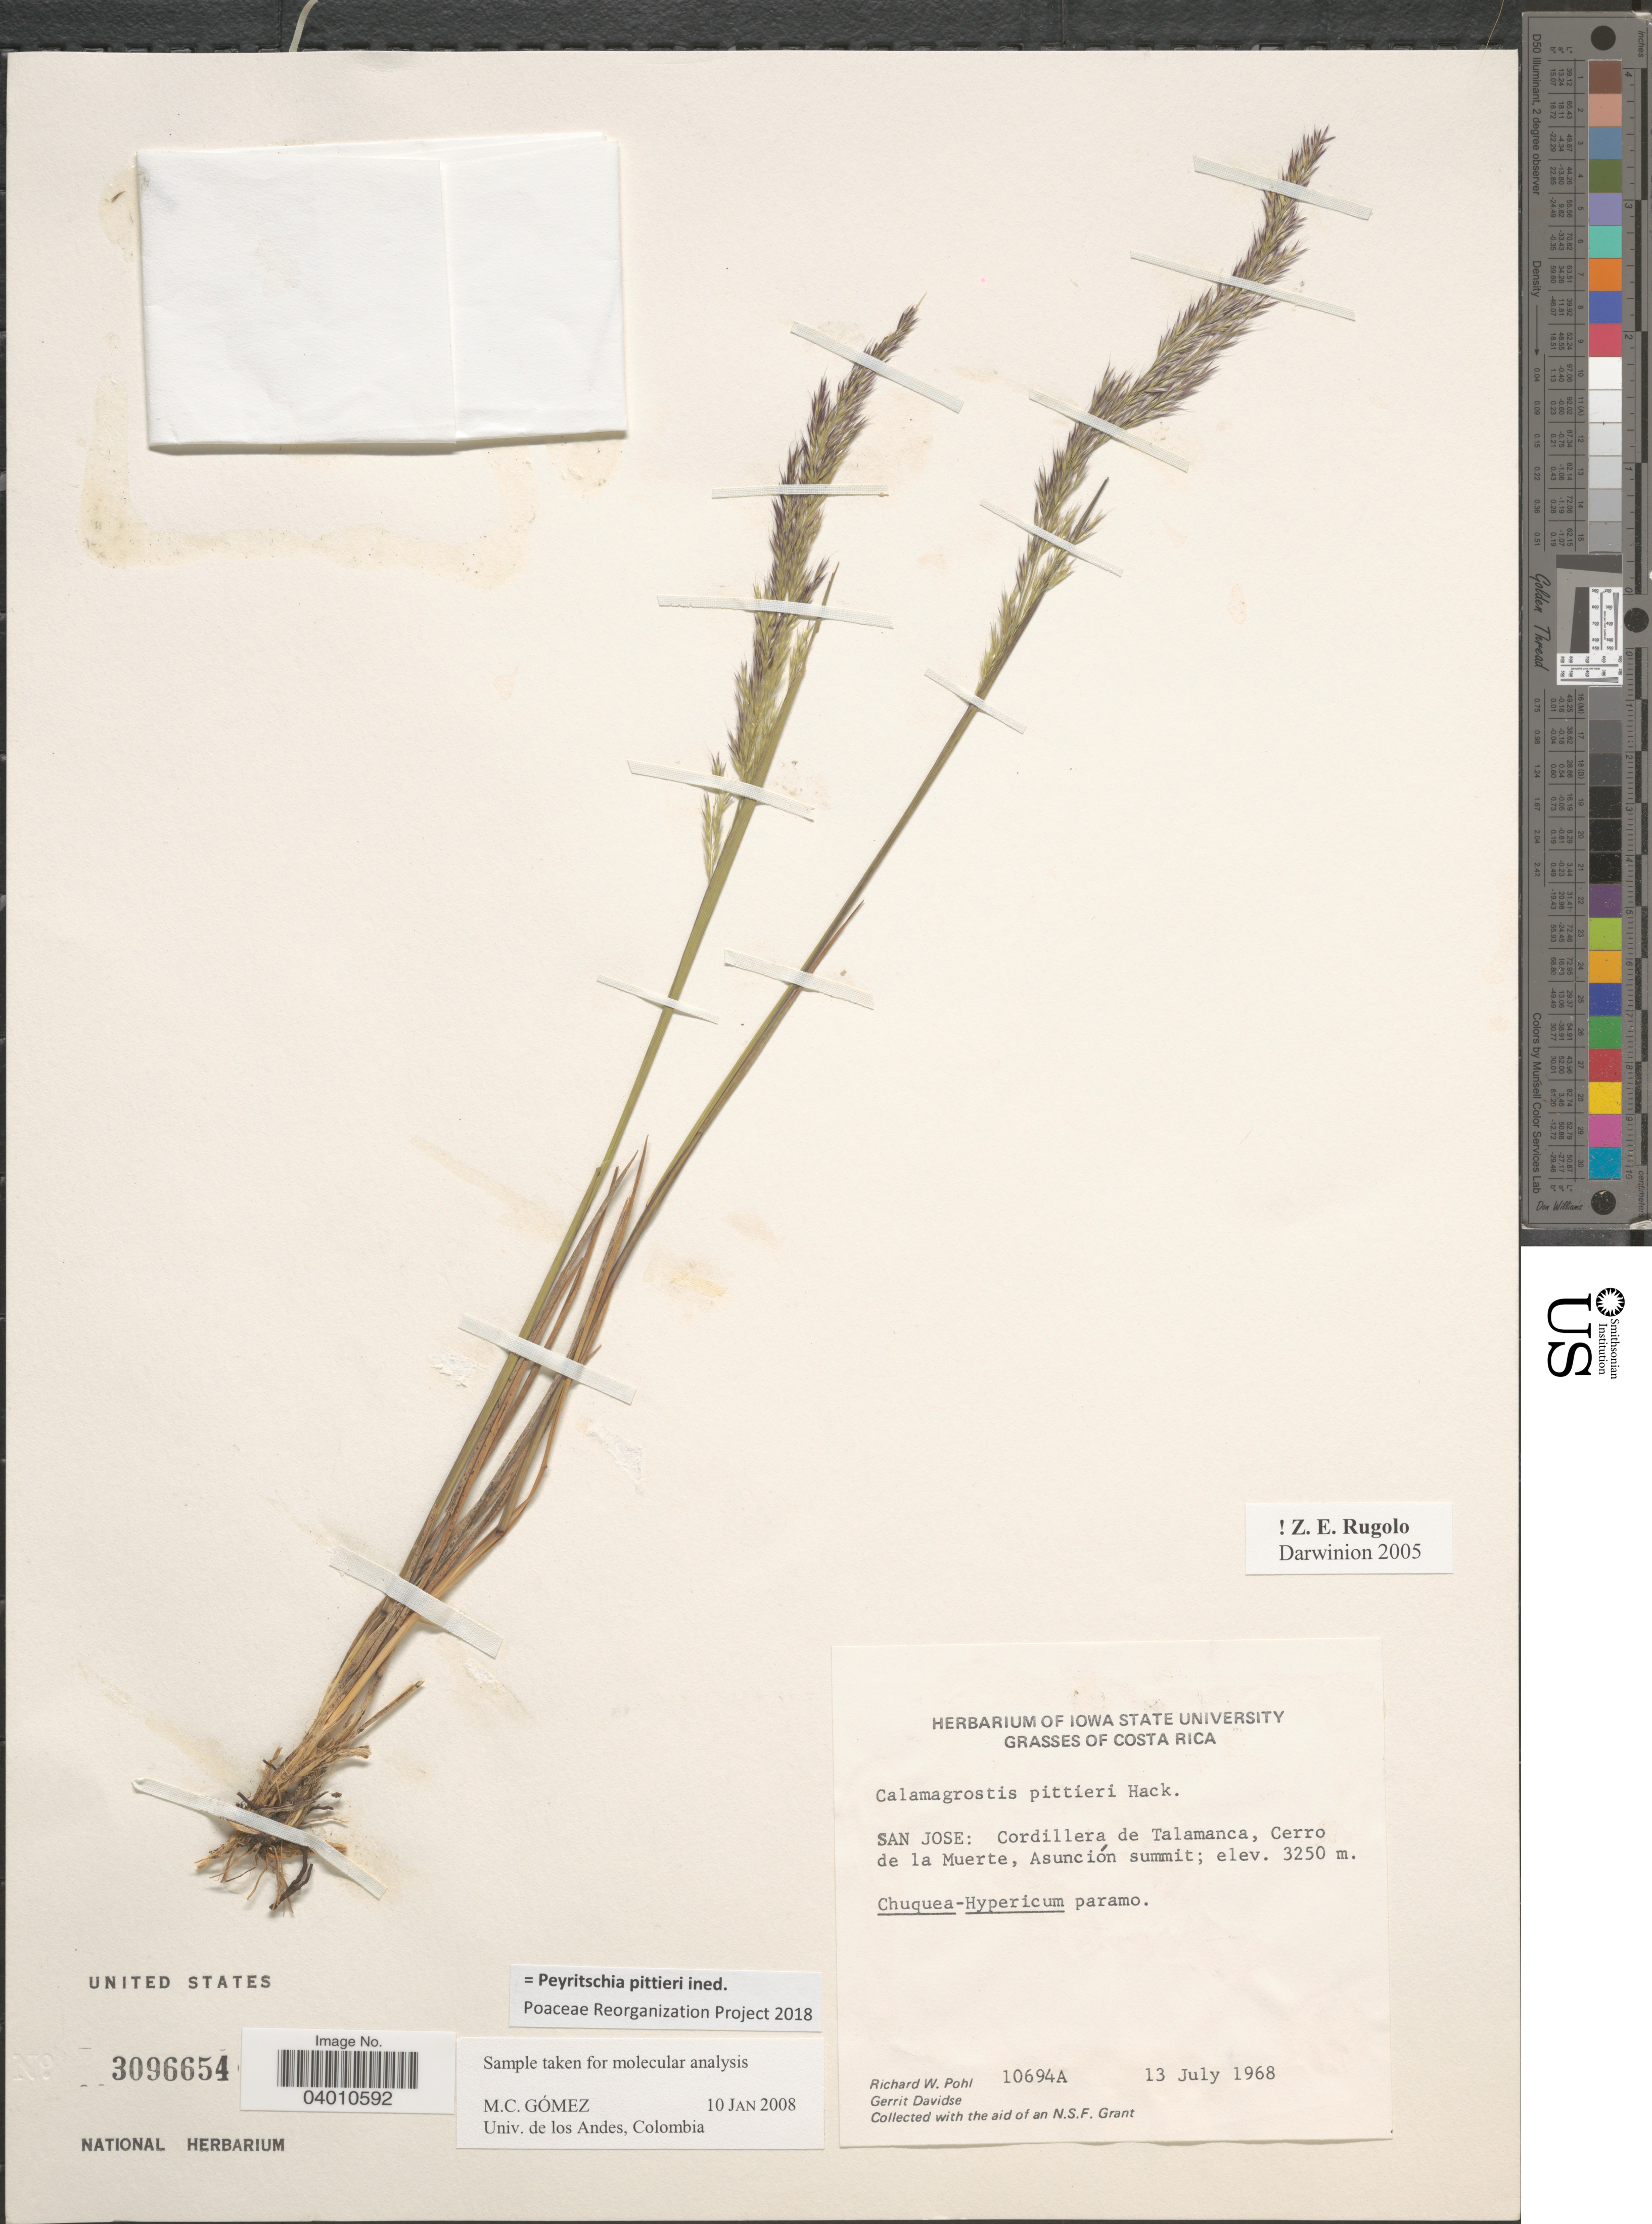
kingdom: Plantae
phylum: Tracheophyta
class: Liliopsida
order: Poales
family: Poaceae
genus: Peyritschia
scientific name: Peyritschia pittieri ined.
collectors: R. W. Pohl & G. Davidse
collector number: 10694A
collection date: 1968-07-13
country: Costa Rica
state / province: San José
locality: Cordillera de Talamanca, Cerro de la Muerte, Asunción summit.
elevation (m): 3250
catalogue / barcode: US 3096654